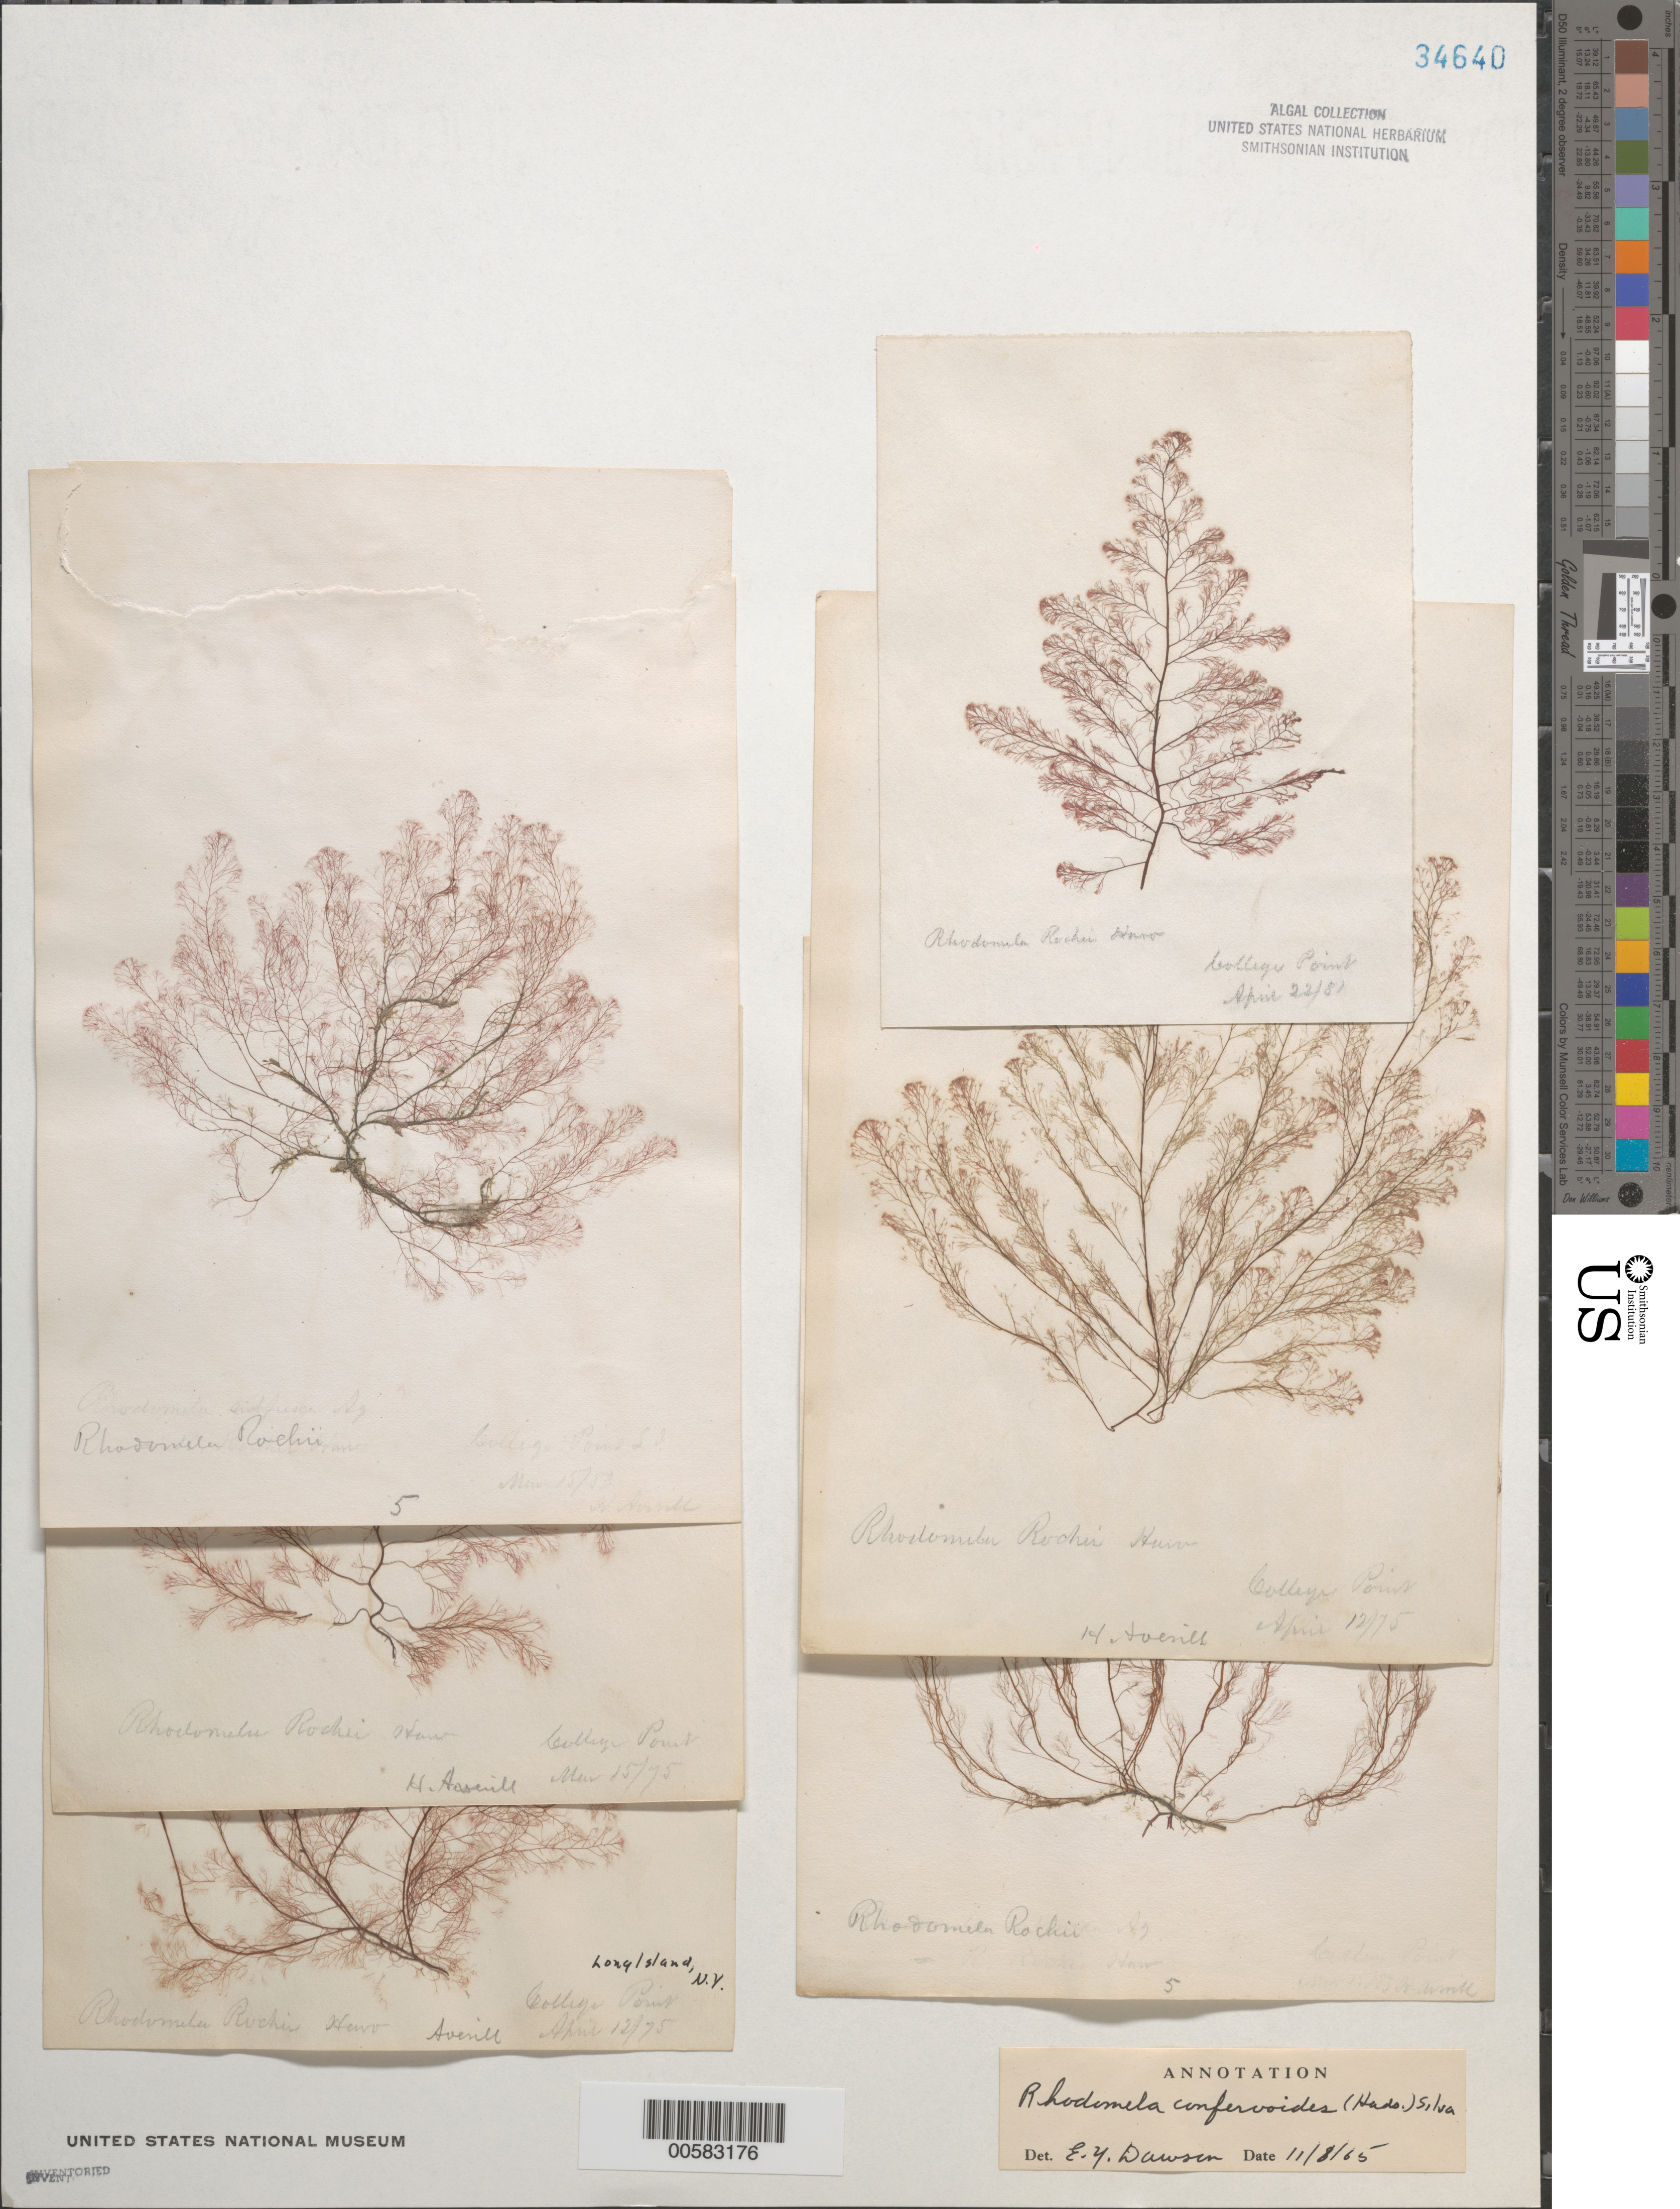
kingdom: Plantae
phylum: Rhodophyta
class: Florideophyceae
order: Ceramiales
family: Rhodomelaceae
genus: Rhodomela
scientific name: Rhodomela confervoides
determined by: Dawson, E. Y.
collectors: H. Averill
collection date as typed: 15 Mar 1875 TO 15 Mar 1883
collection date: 1875-03-15/1883-03-15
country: United States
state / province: New York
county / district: Queens County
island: Long Island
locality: College Point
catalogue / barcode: US 34640